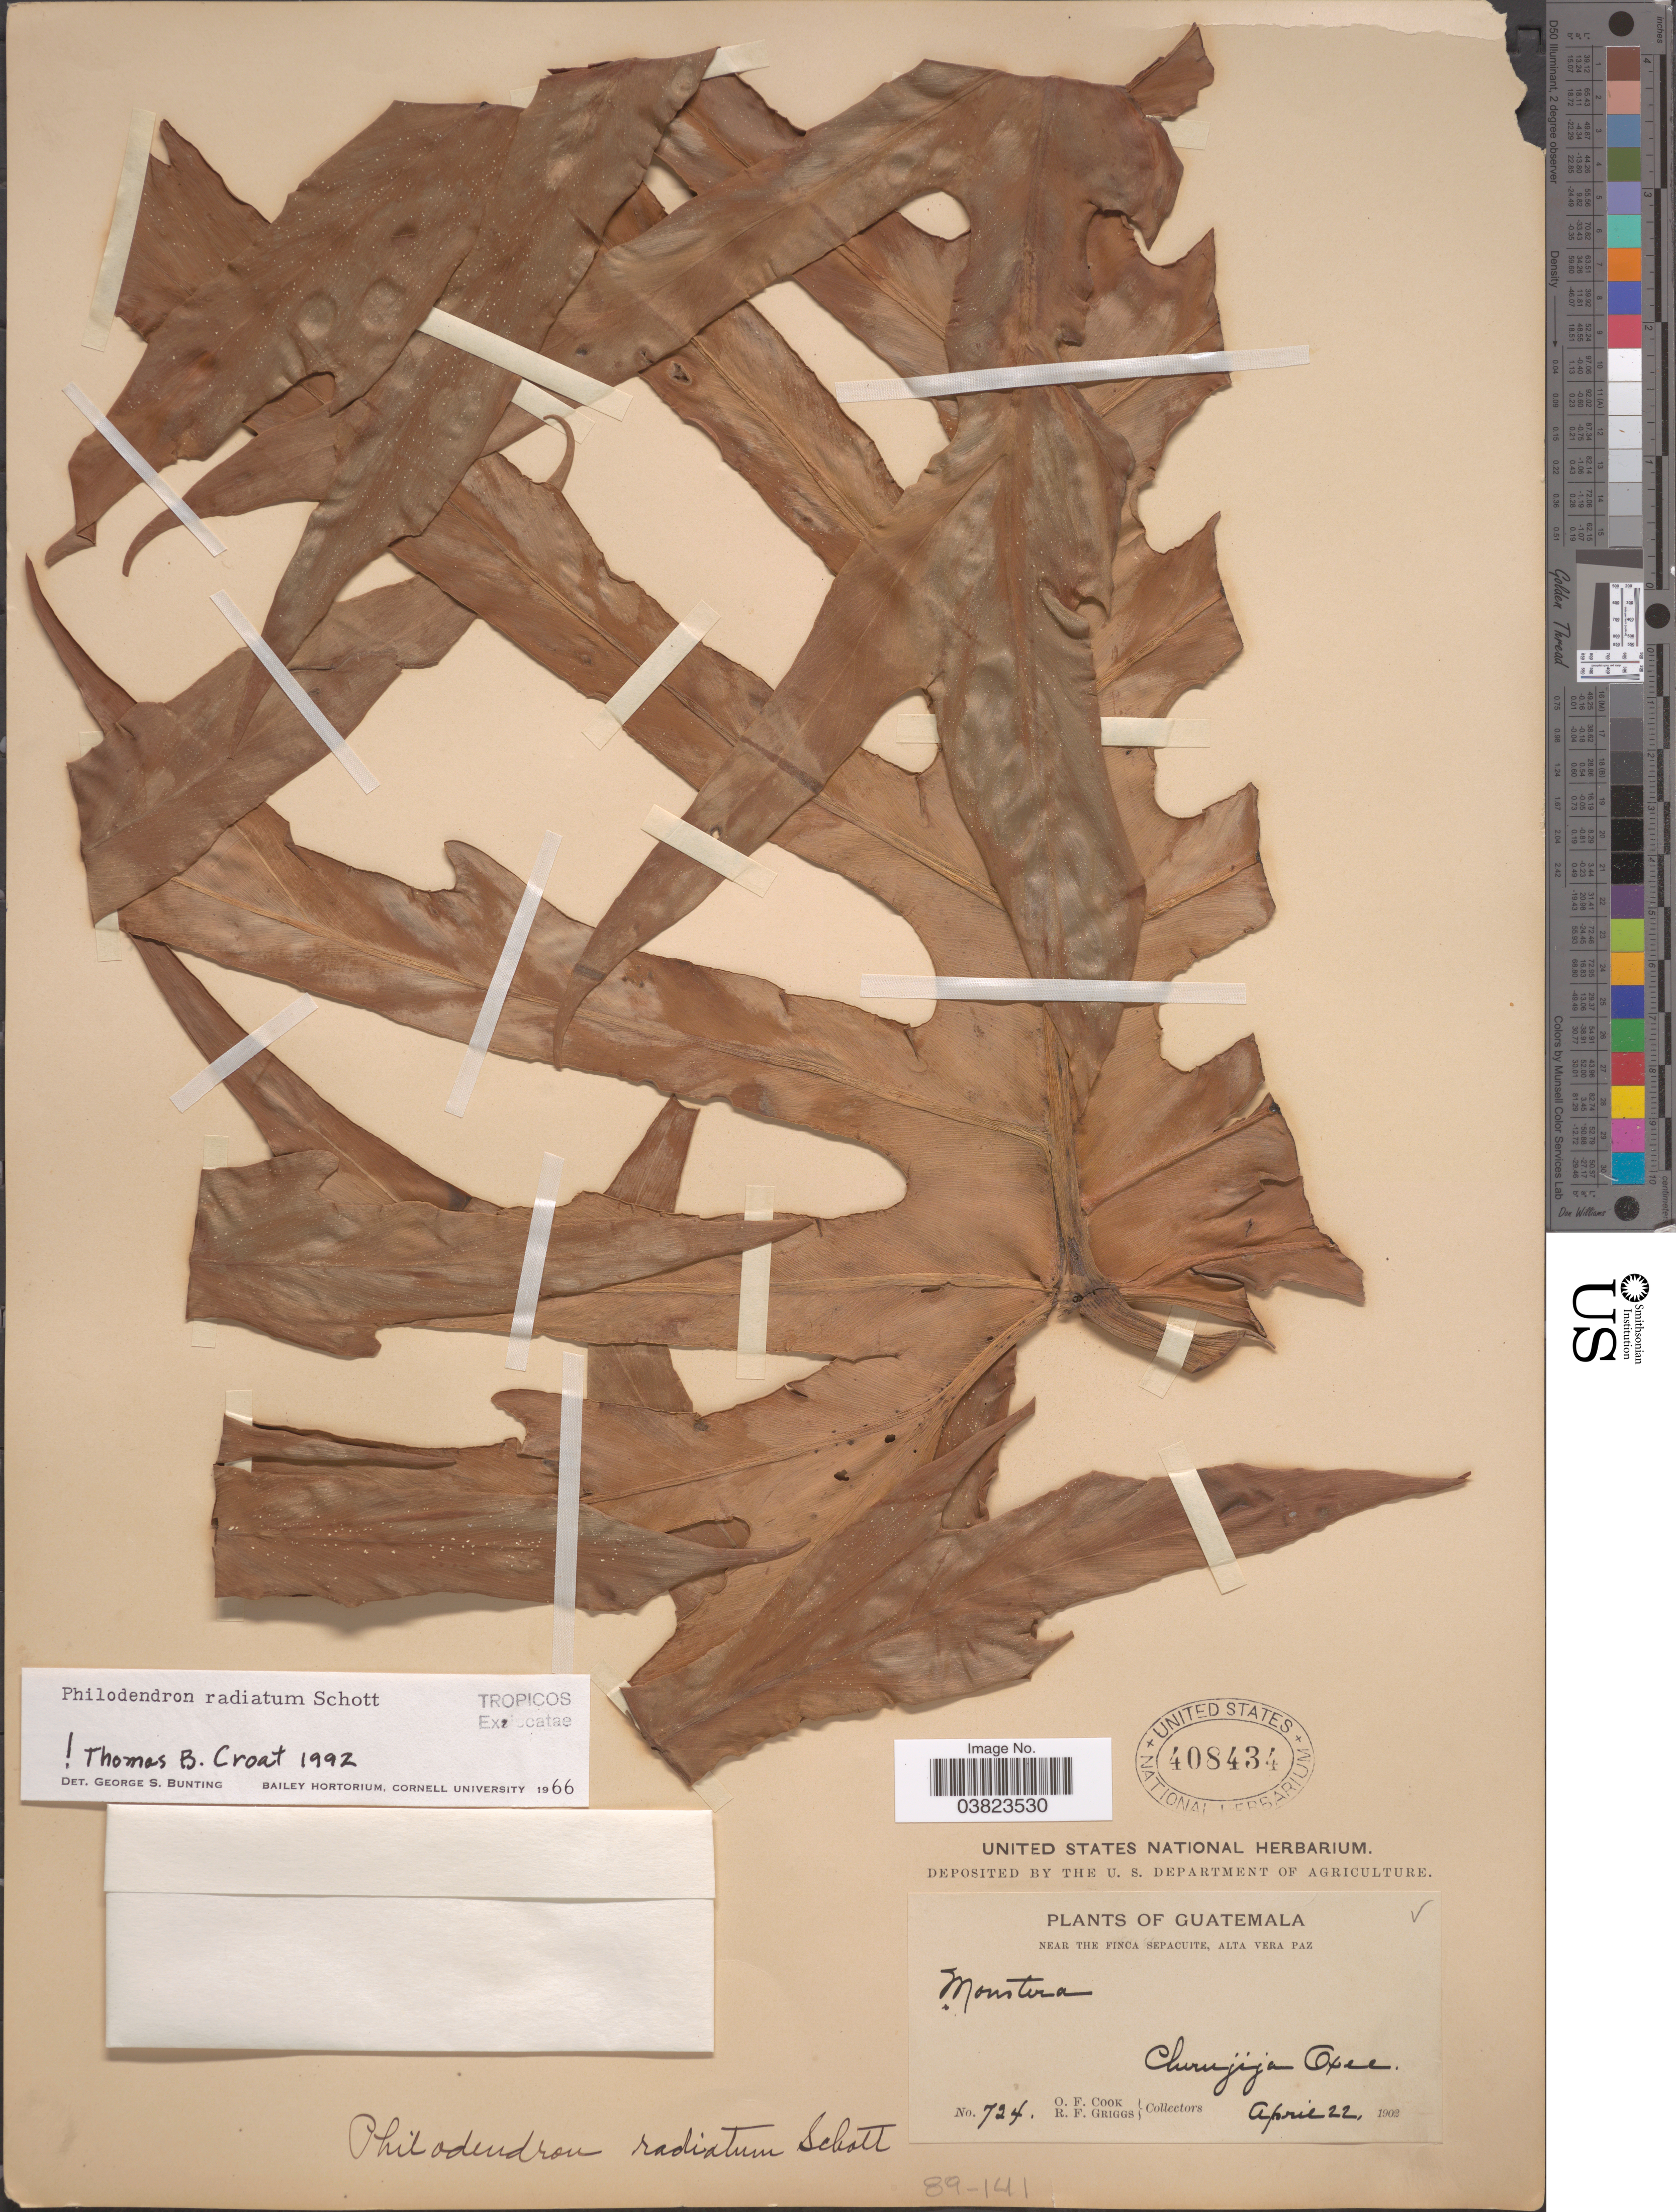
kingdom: Plantae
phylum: Tracheophyta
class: Liliopsida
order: Alismatales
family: Araceae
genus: Philodendron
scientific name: Philodendron radiatum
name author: Schott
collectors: O. F. Cook & R. F. Griggs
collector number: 724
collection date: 1902-04-22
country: Guatemala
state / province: Alta Verapaz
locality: Near the Finca Sepacuite, Alta Vera Paz. Chirujija Oxec.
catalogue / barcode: US 408434